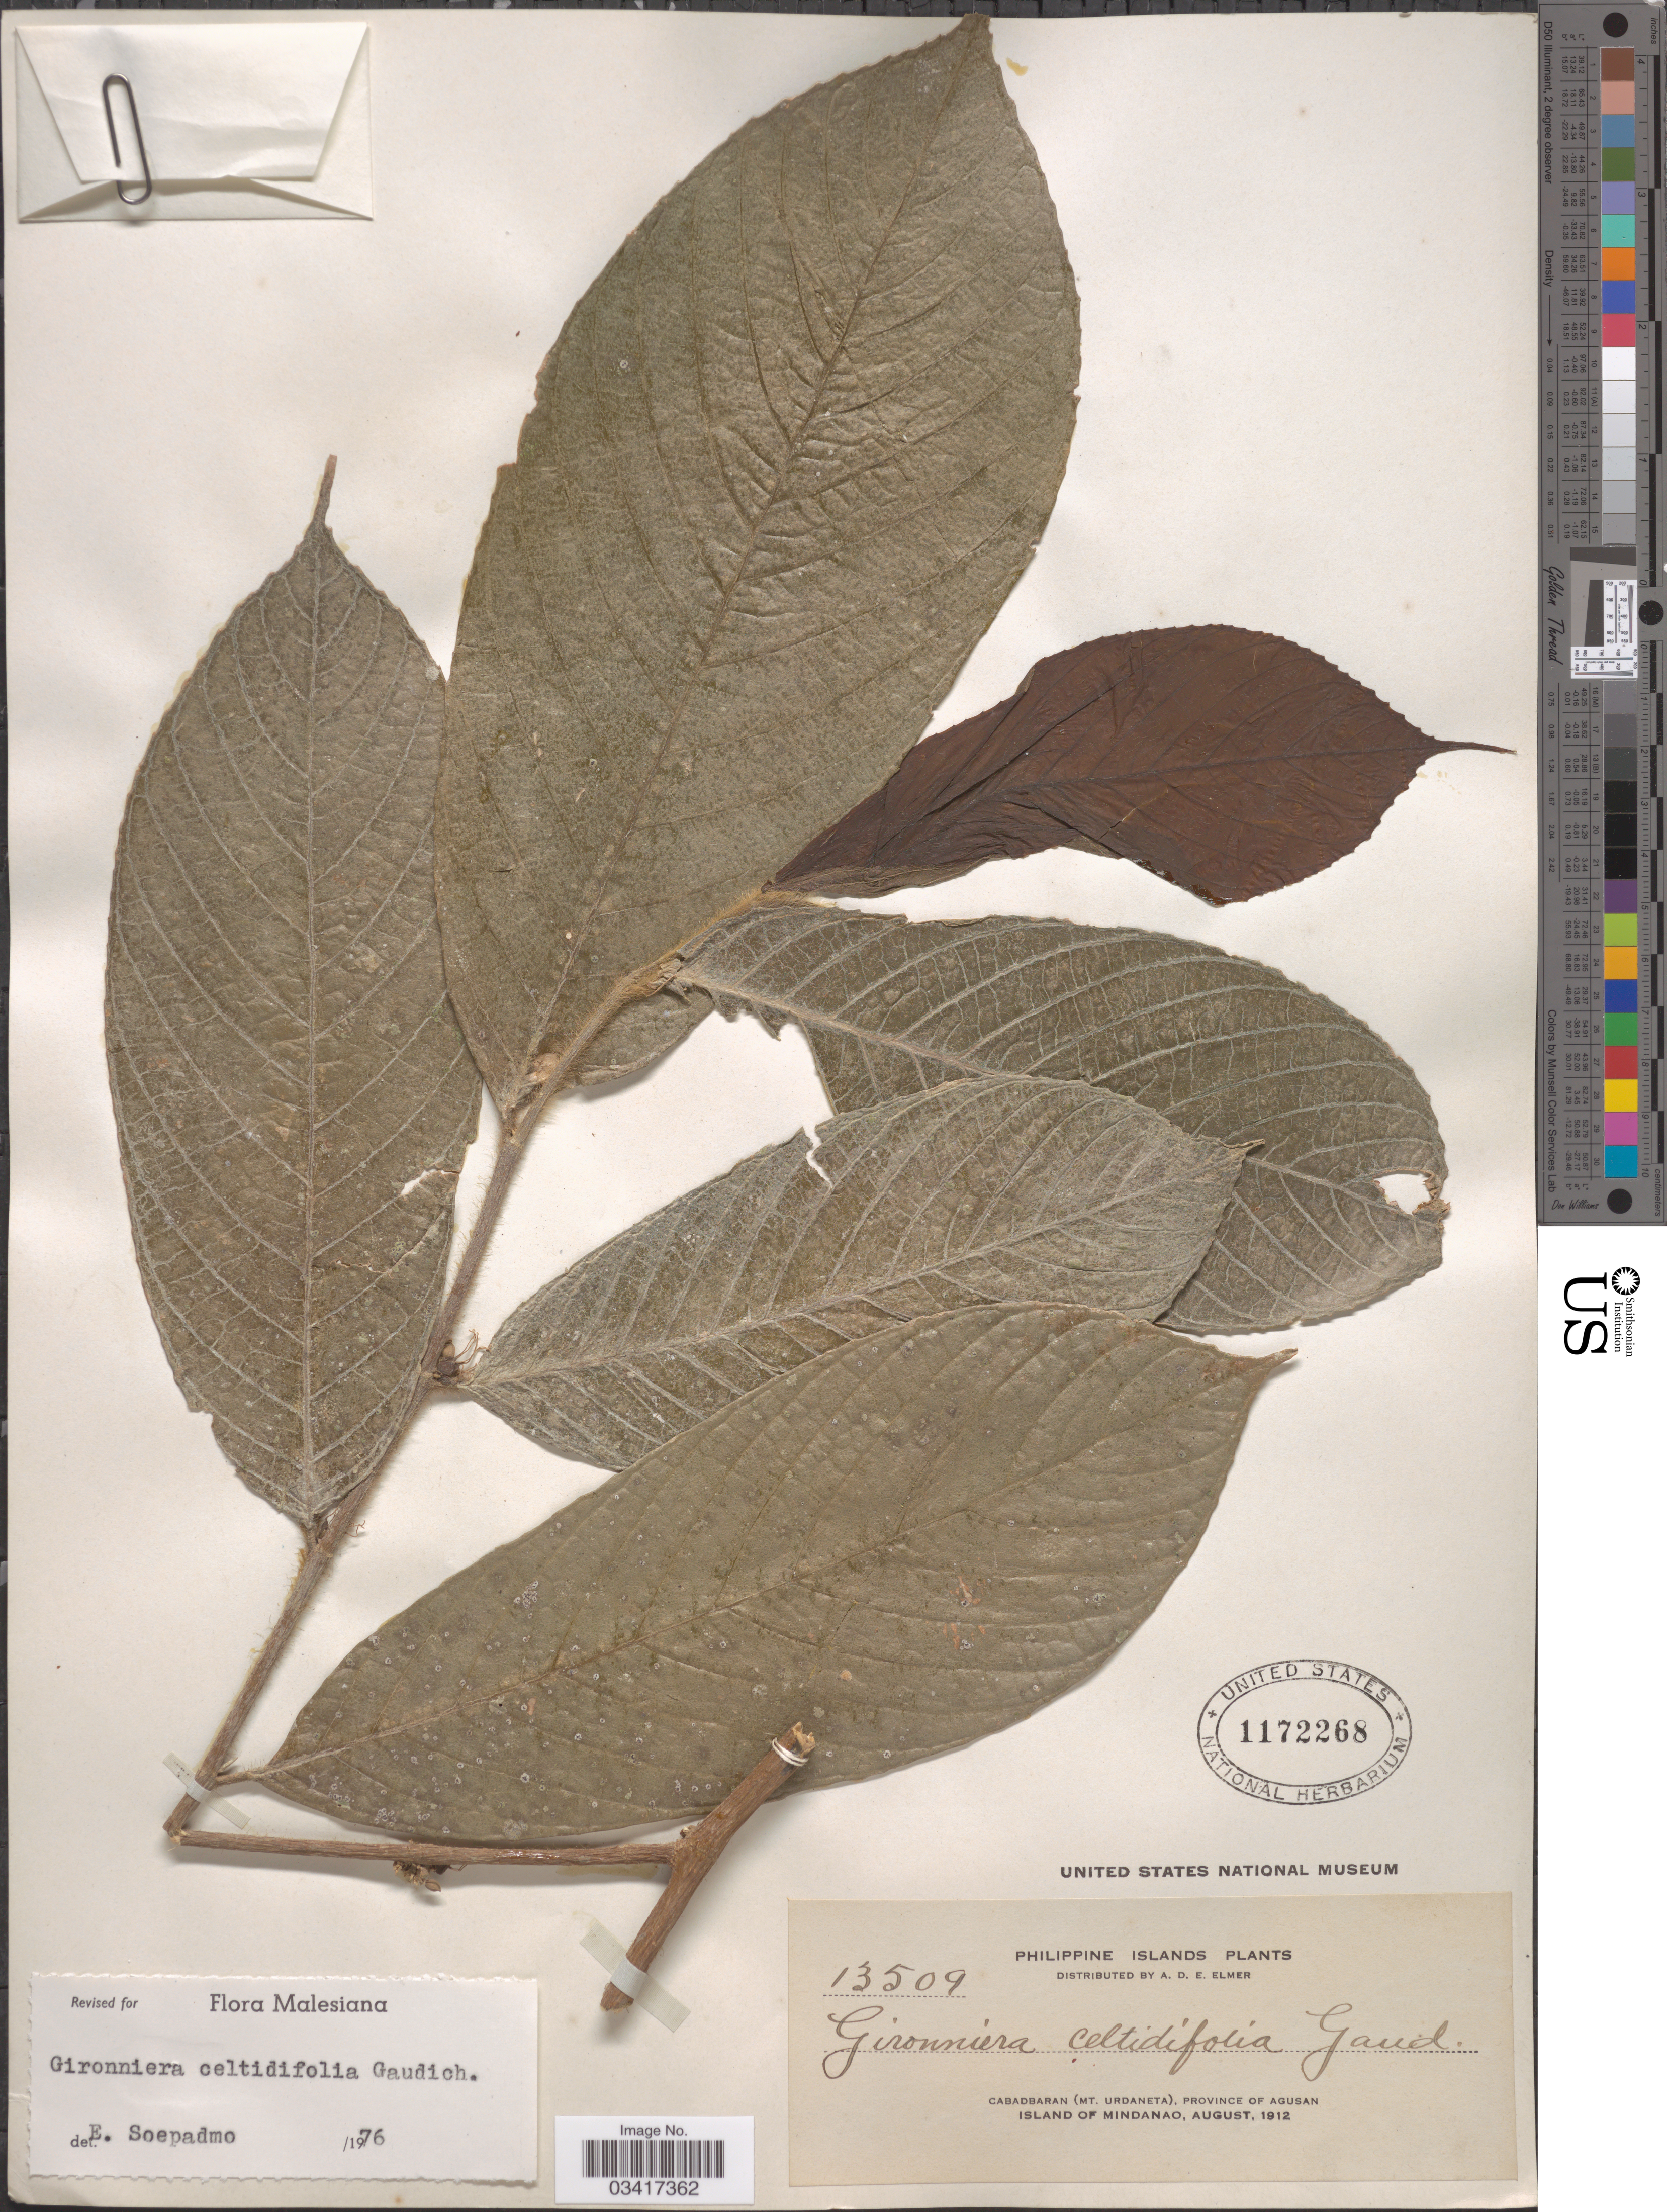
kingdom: Plantae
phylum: Tracheophyta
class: Magnoliopsida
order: Rosales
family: Cannabaceae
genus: Gironniera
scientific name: Gironniera celtidifolia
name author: Gaudich.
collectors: A. D. E. Elmer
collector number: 13509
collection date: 1912-08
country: Philippines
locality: Philippine Islands, Cabadbaran (Mt. Urdaneta), Province Agusan, Island of Mindanao.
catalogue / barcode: US 1172268